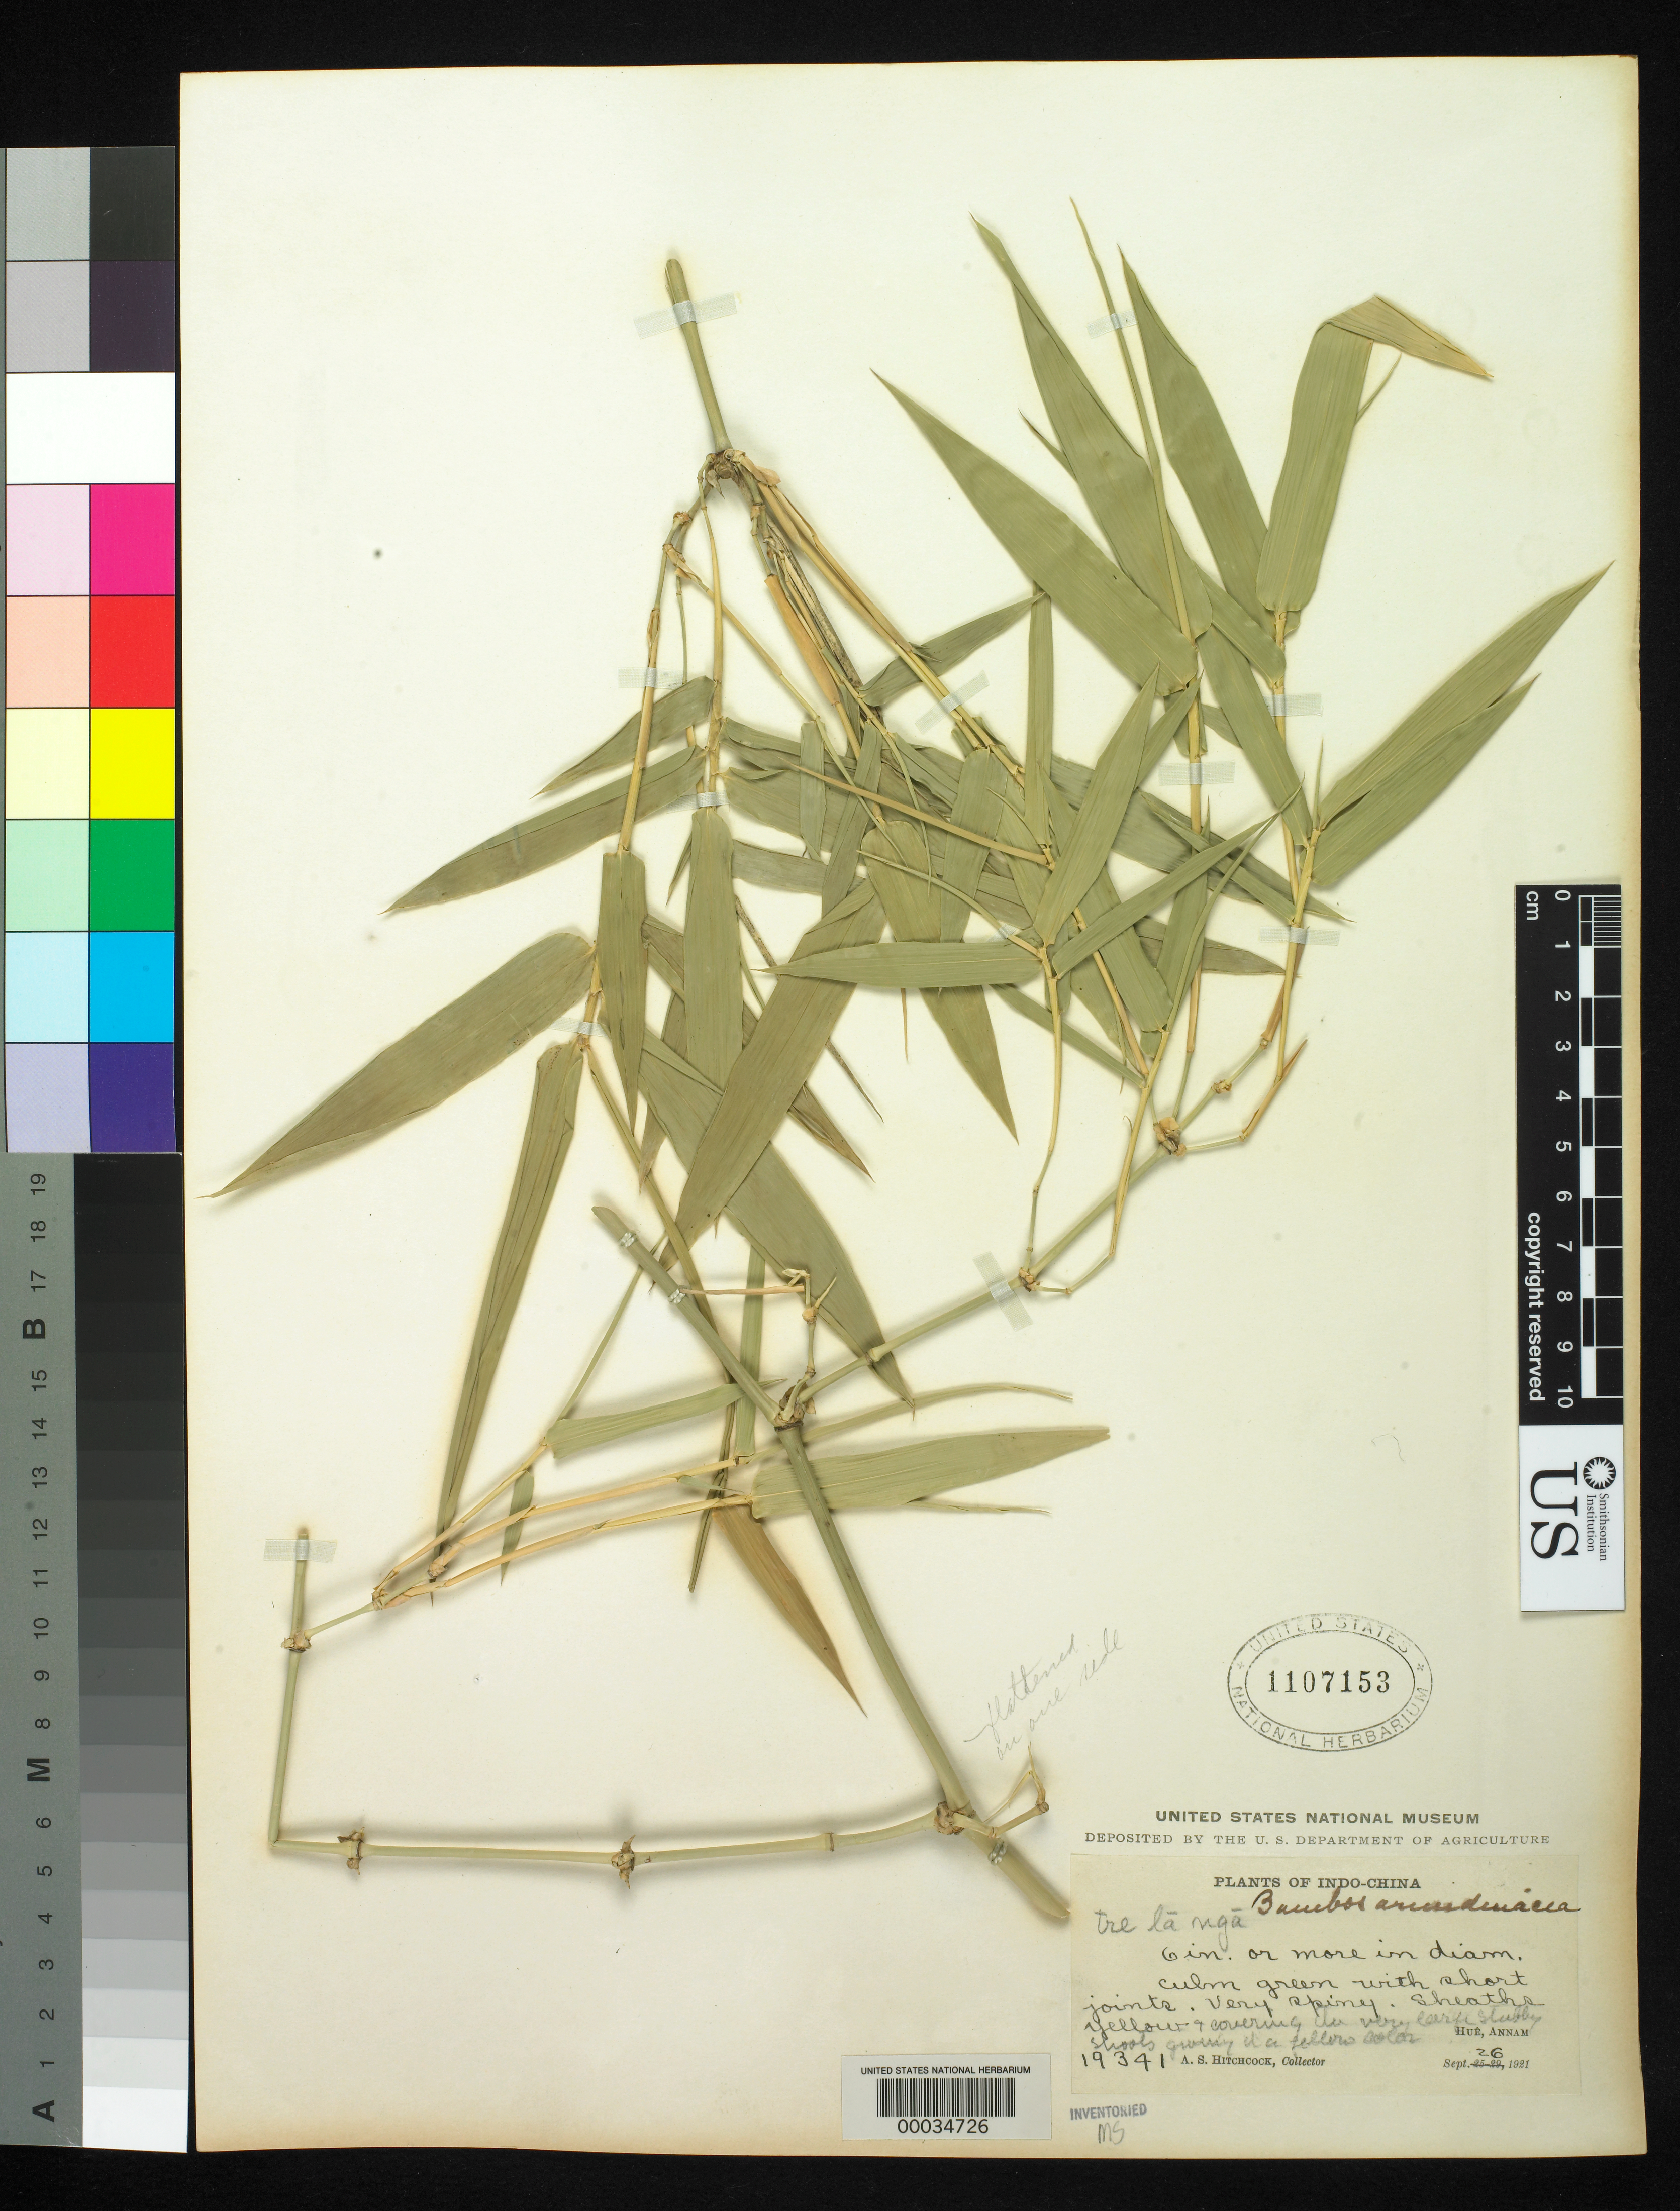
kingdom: Plantae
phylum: Tracheophyta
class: Liliopsida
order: Poales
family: Poaceae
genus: Bambusa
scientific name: Bambusa bambos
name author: (L.) Voss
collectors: A. S. Hitchcock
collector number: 19341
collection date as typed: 26 Sep 1921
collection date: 1921-09-26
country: Vietnam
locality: Hue, annam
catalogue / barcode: US 1107153